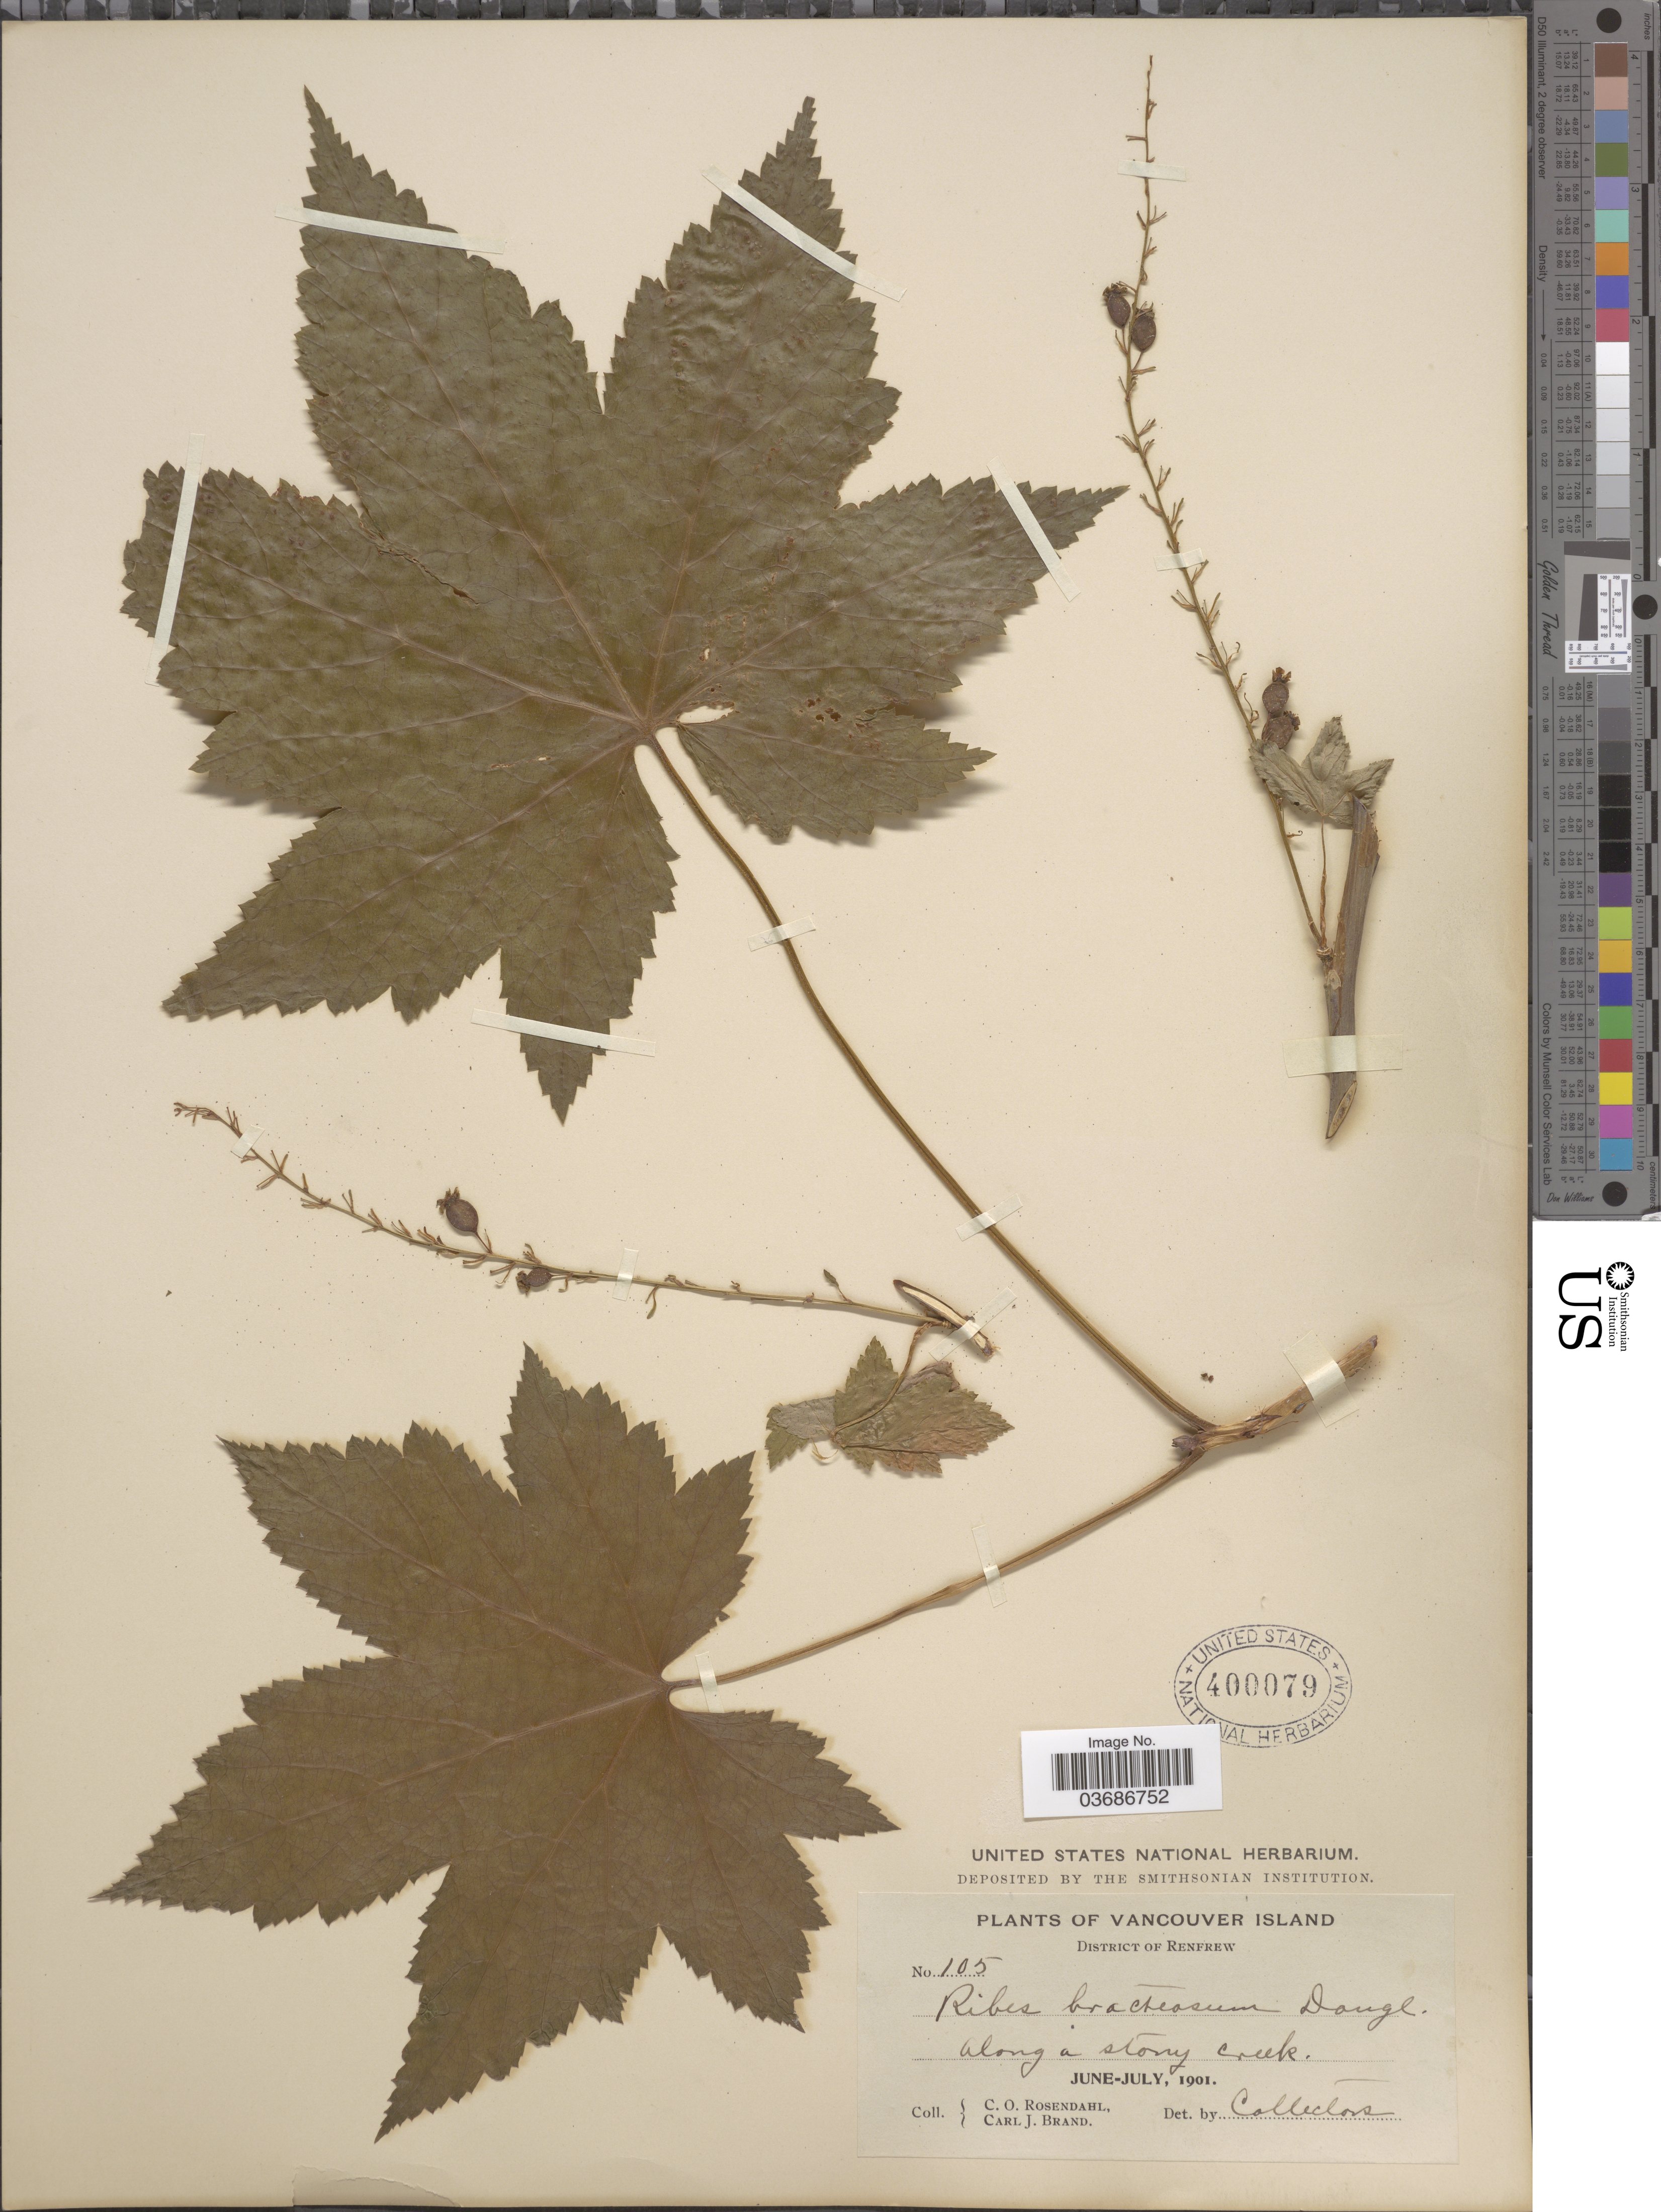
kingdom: Plantae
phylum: Tracheophyta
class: Magnoliopsida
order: Saxifragales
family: Grossulariaceae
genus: Ribes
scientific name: Ribes bracteosum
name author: Douglas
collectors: C. O. Rosendahl & C. J. Brand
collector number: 105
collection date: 1901-06/1901-07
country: Canada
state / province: British Columbia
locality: Vancouver Island. District of Renfrew. Along a stony creek.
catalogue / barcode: US 400079